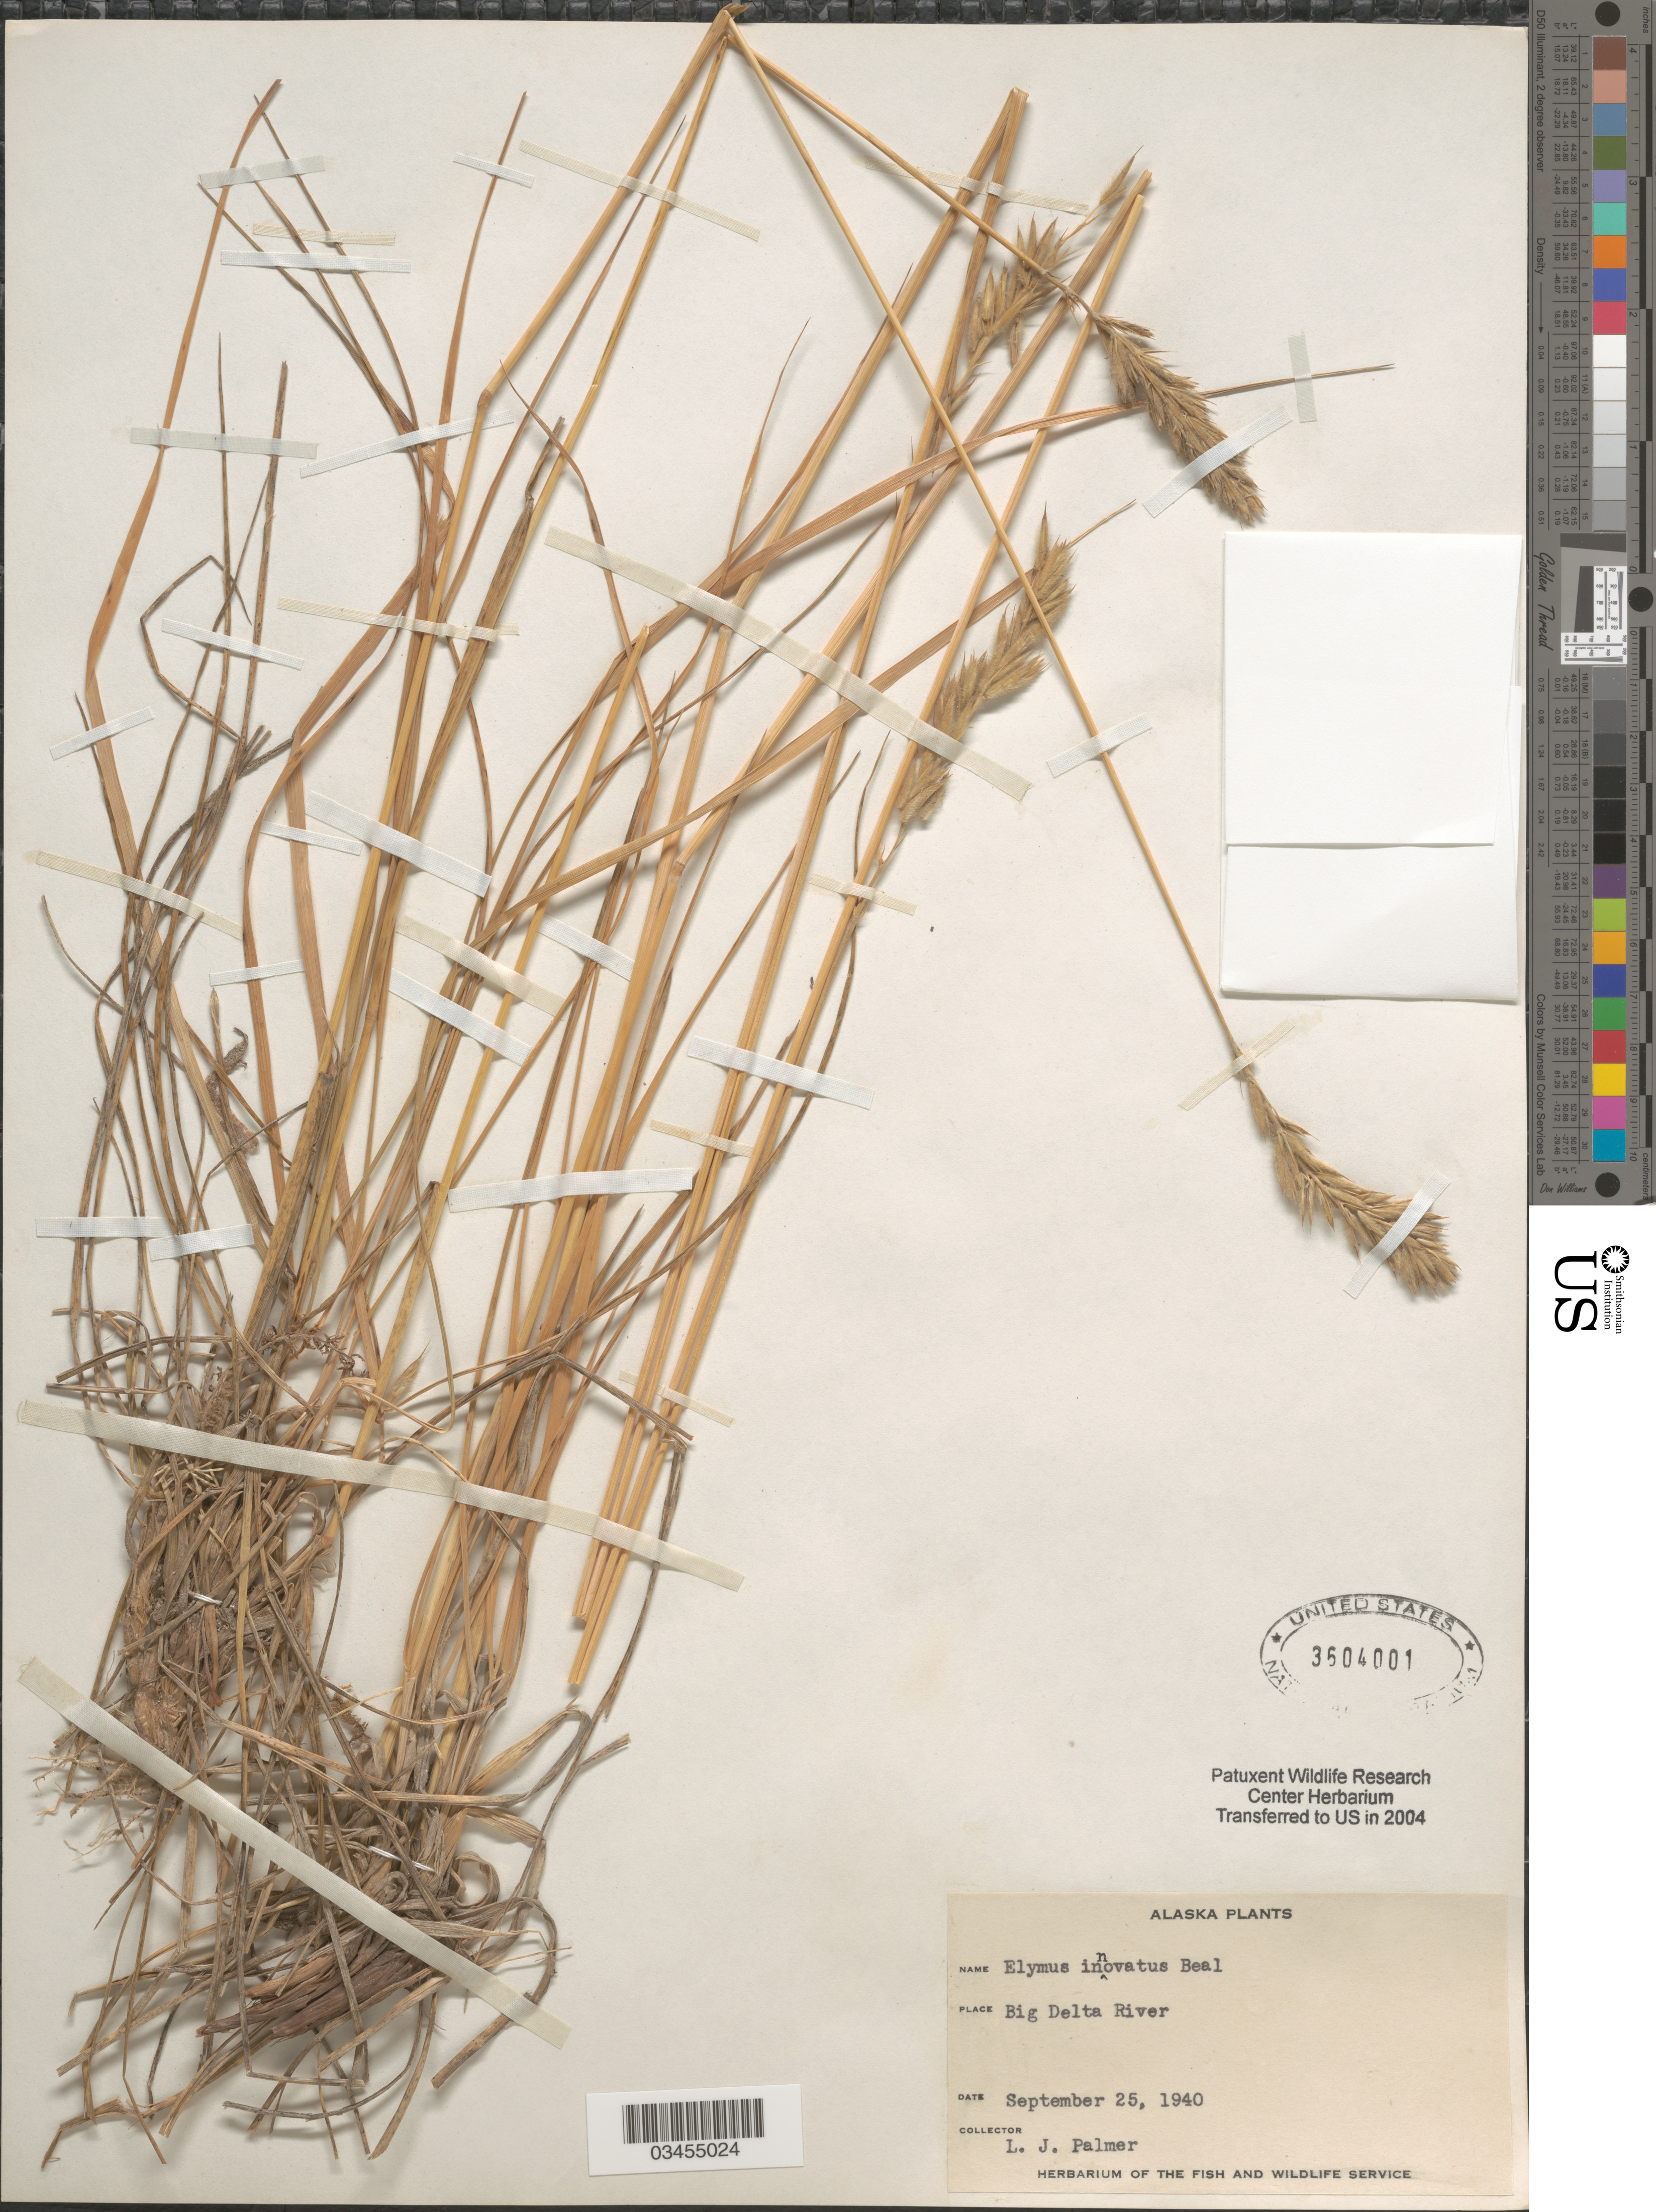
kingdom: Plantae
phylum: Tracheophyta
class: Liliopsida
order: Poales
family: Poaceae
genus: Leymus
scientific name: Leymus innovatus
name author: (W.J. Beal) Pilg.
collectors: L. J. Palmer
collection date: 1940-09-25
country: United States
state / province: Alaska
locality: Big Delta River.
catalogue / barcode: US 3604001